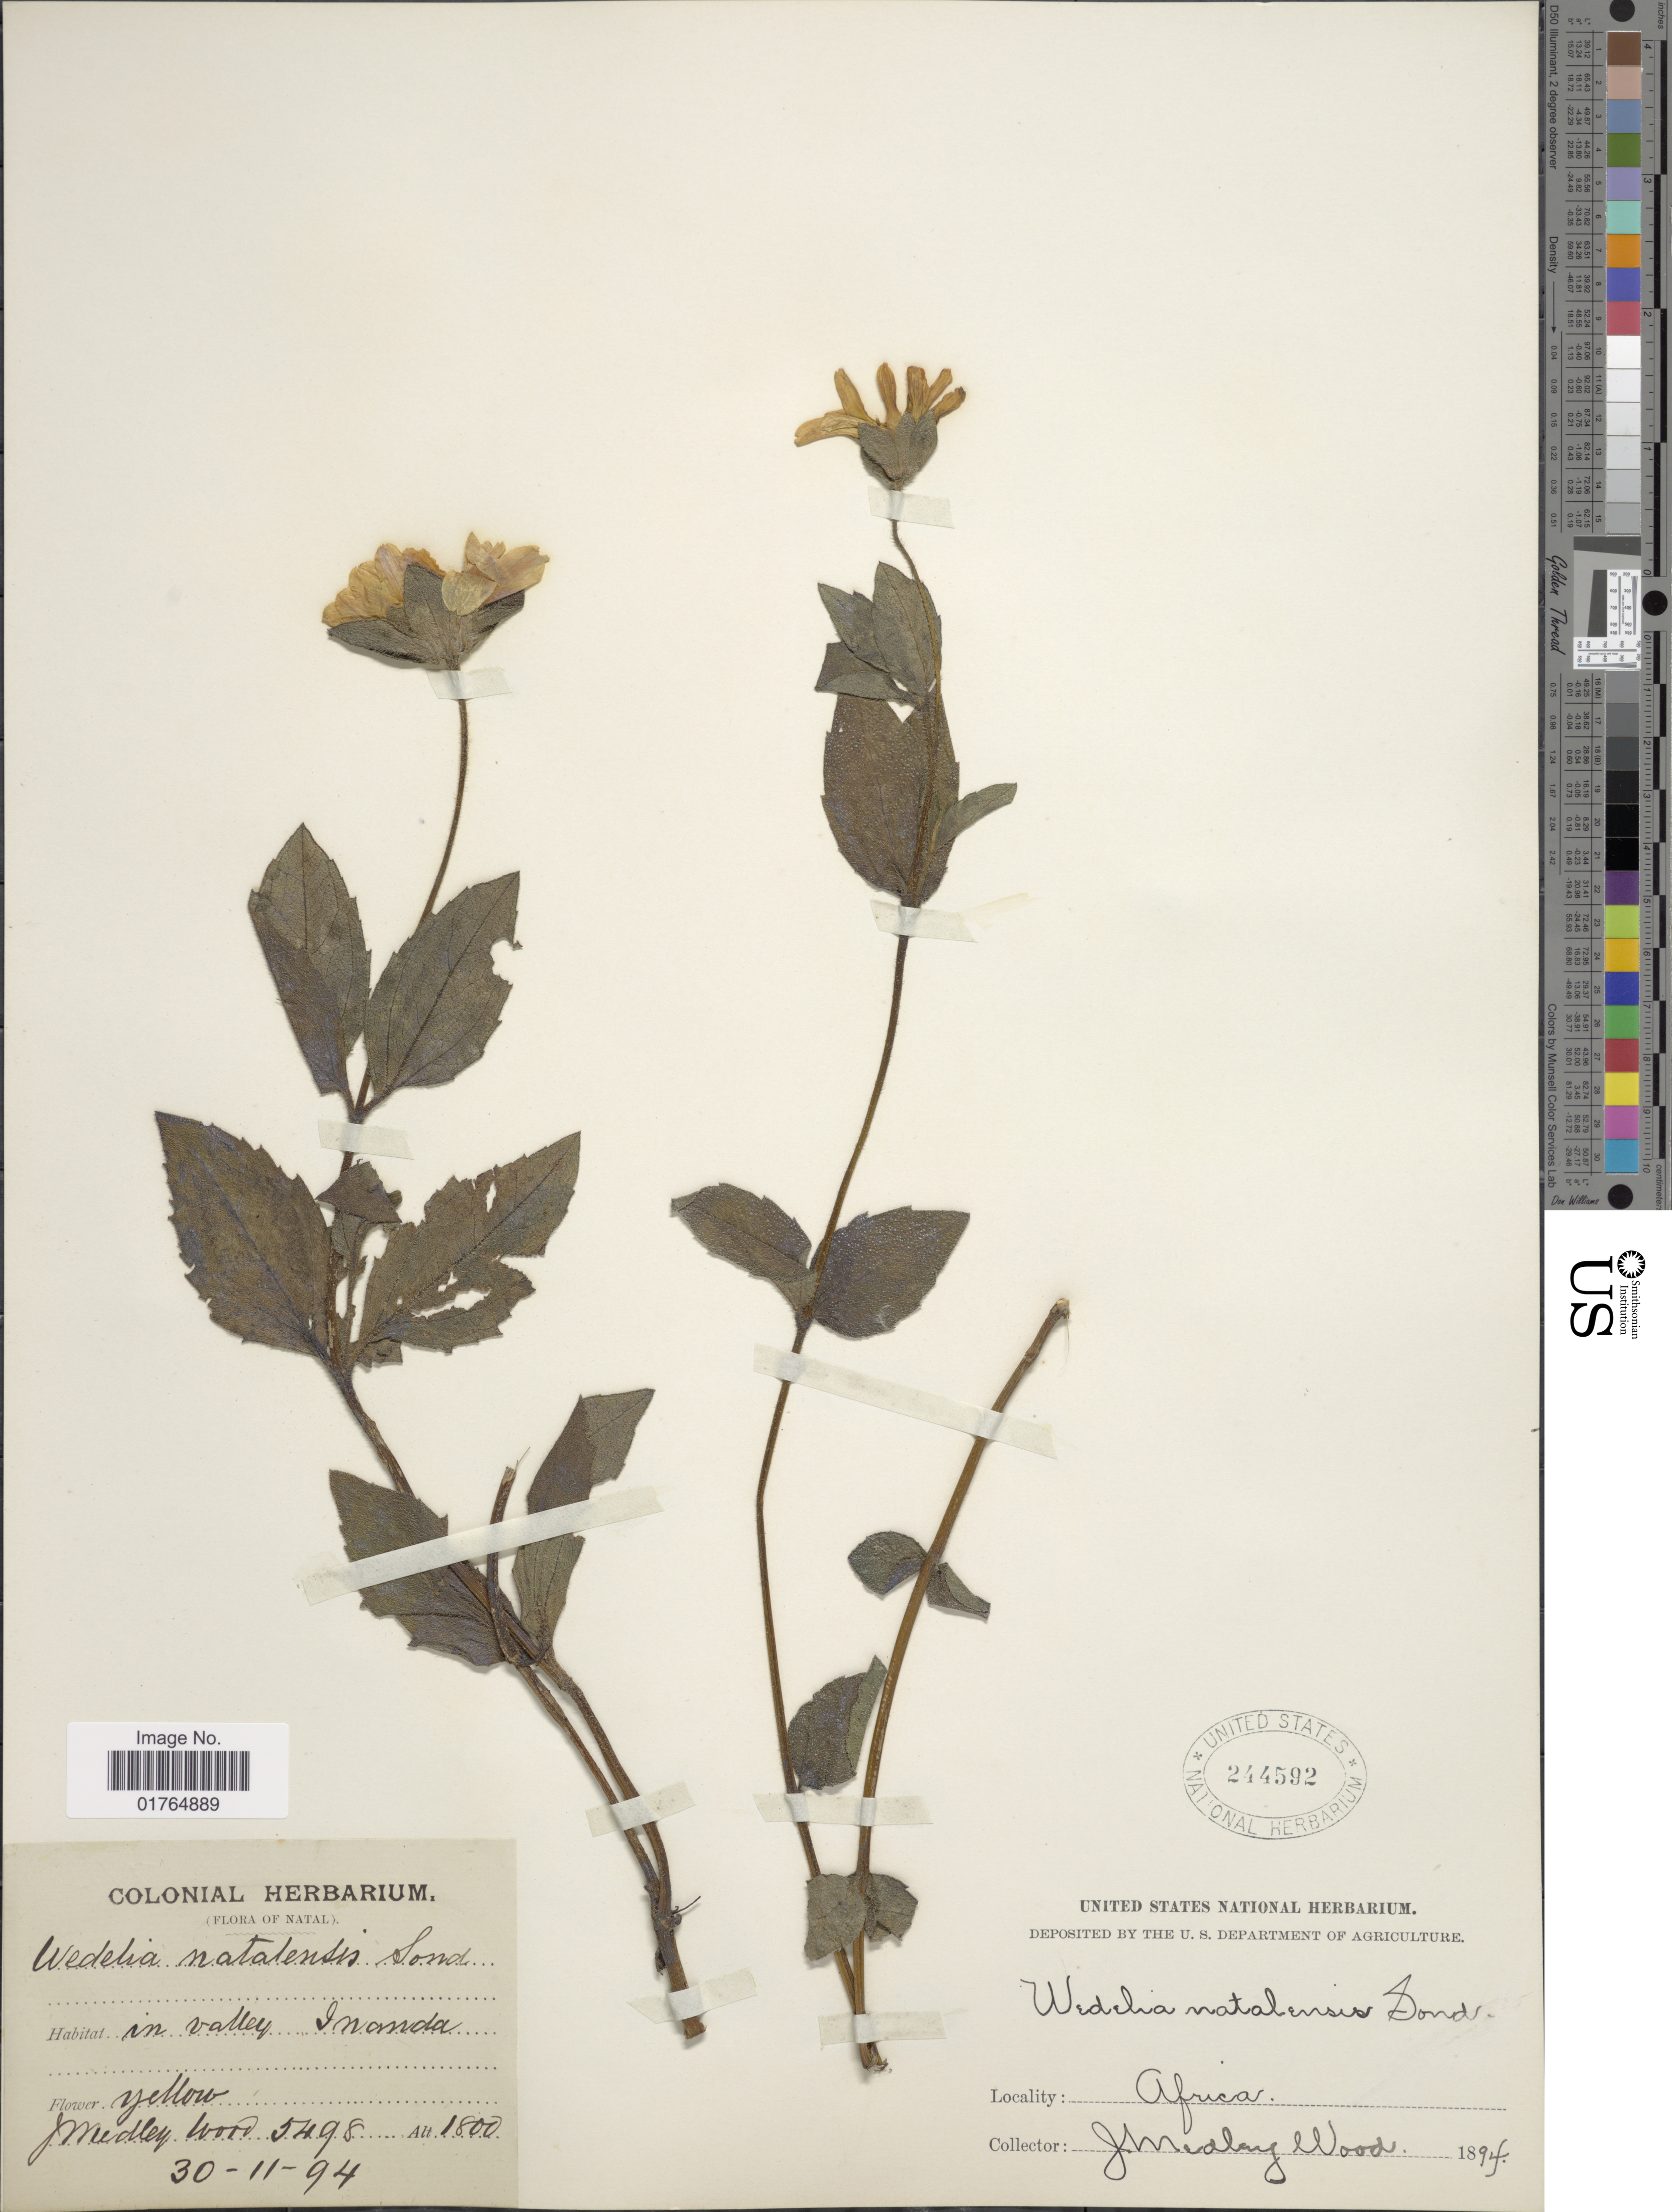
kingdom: Plantae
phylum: Tracheophyta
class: Magnoliopsida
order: Asterales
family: Asteraceae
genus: Wedelia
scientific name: Wedelia natalensis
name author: Sond.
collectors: J. Medley Wood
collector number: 5498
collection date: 1894-11-30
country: South Africa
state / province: KwaZulu-Natal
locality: Natal, in valley Inanda.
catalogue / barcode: US 244592